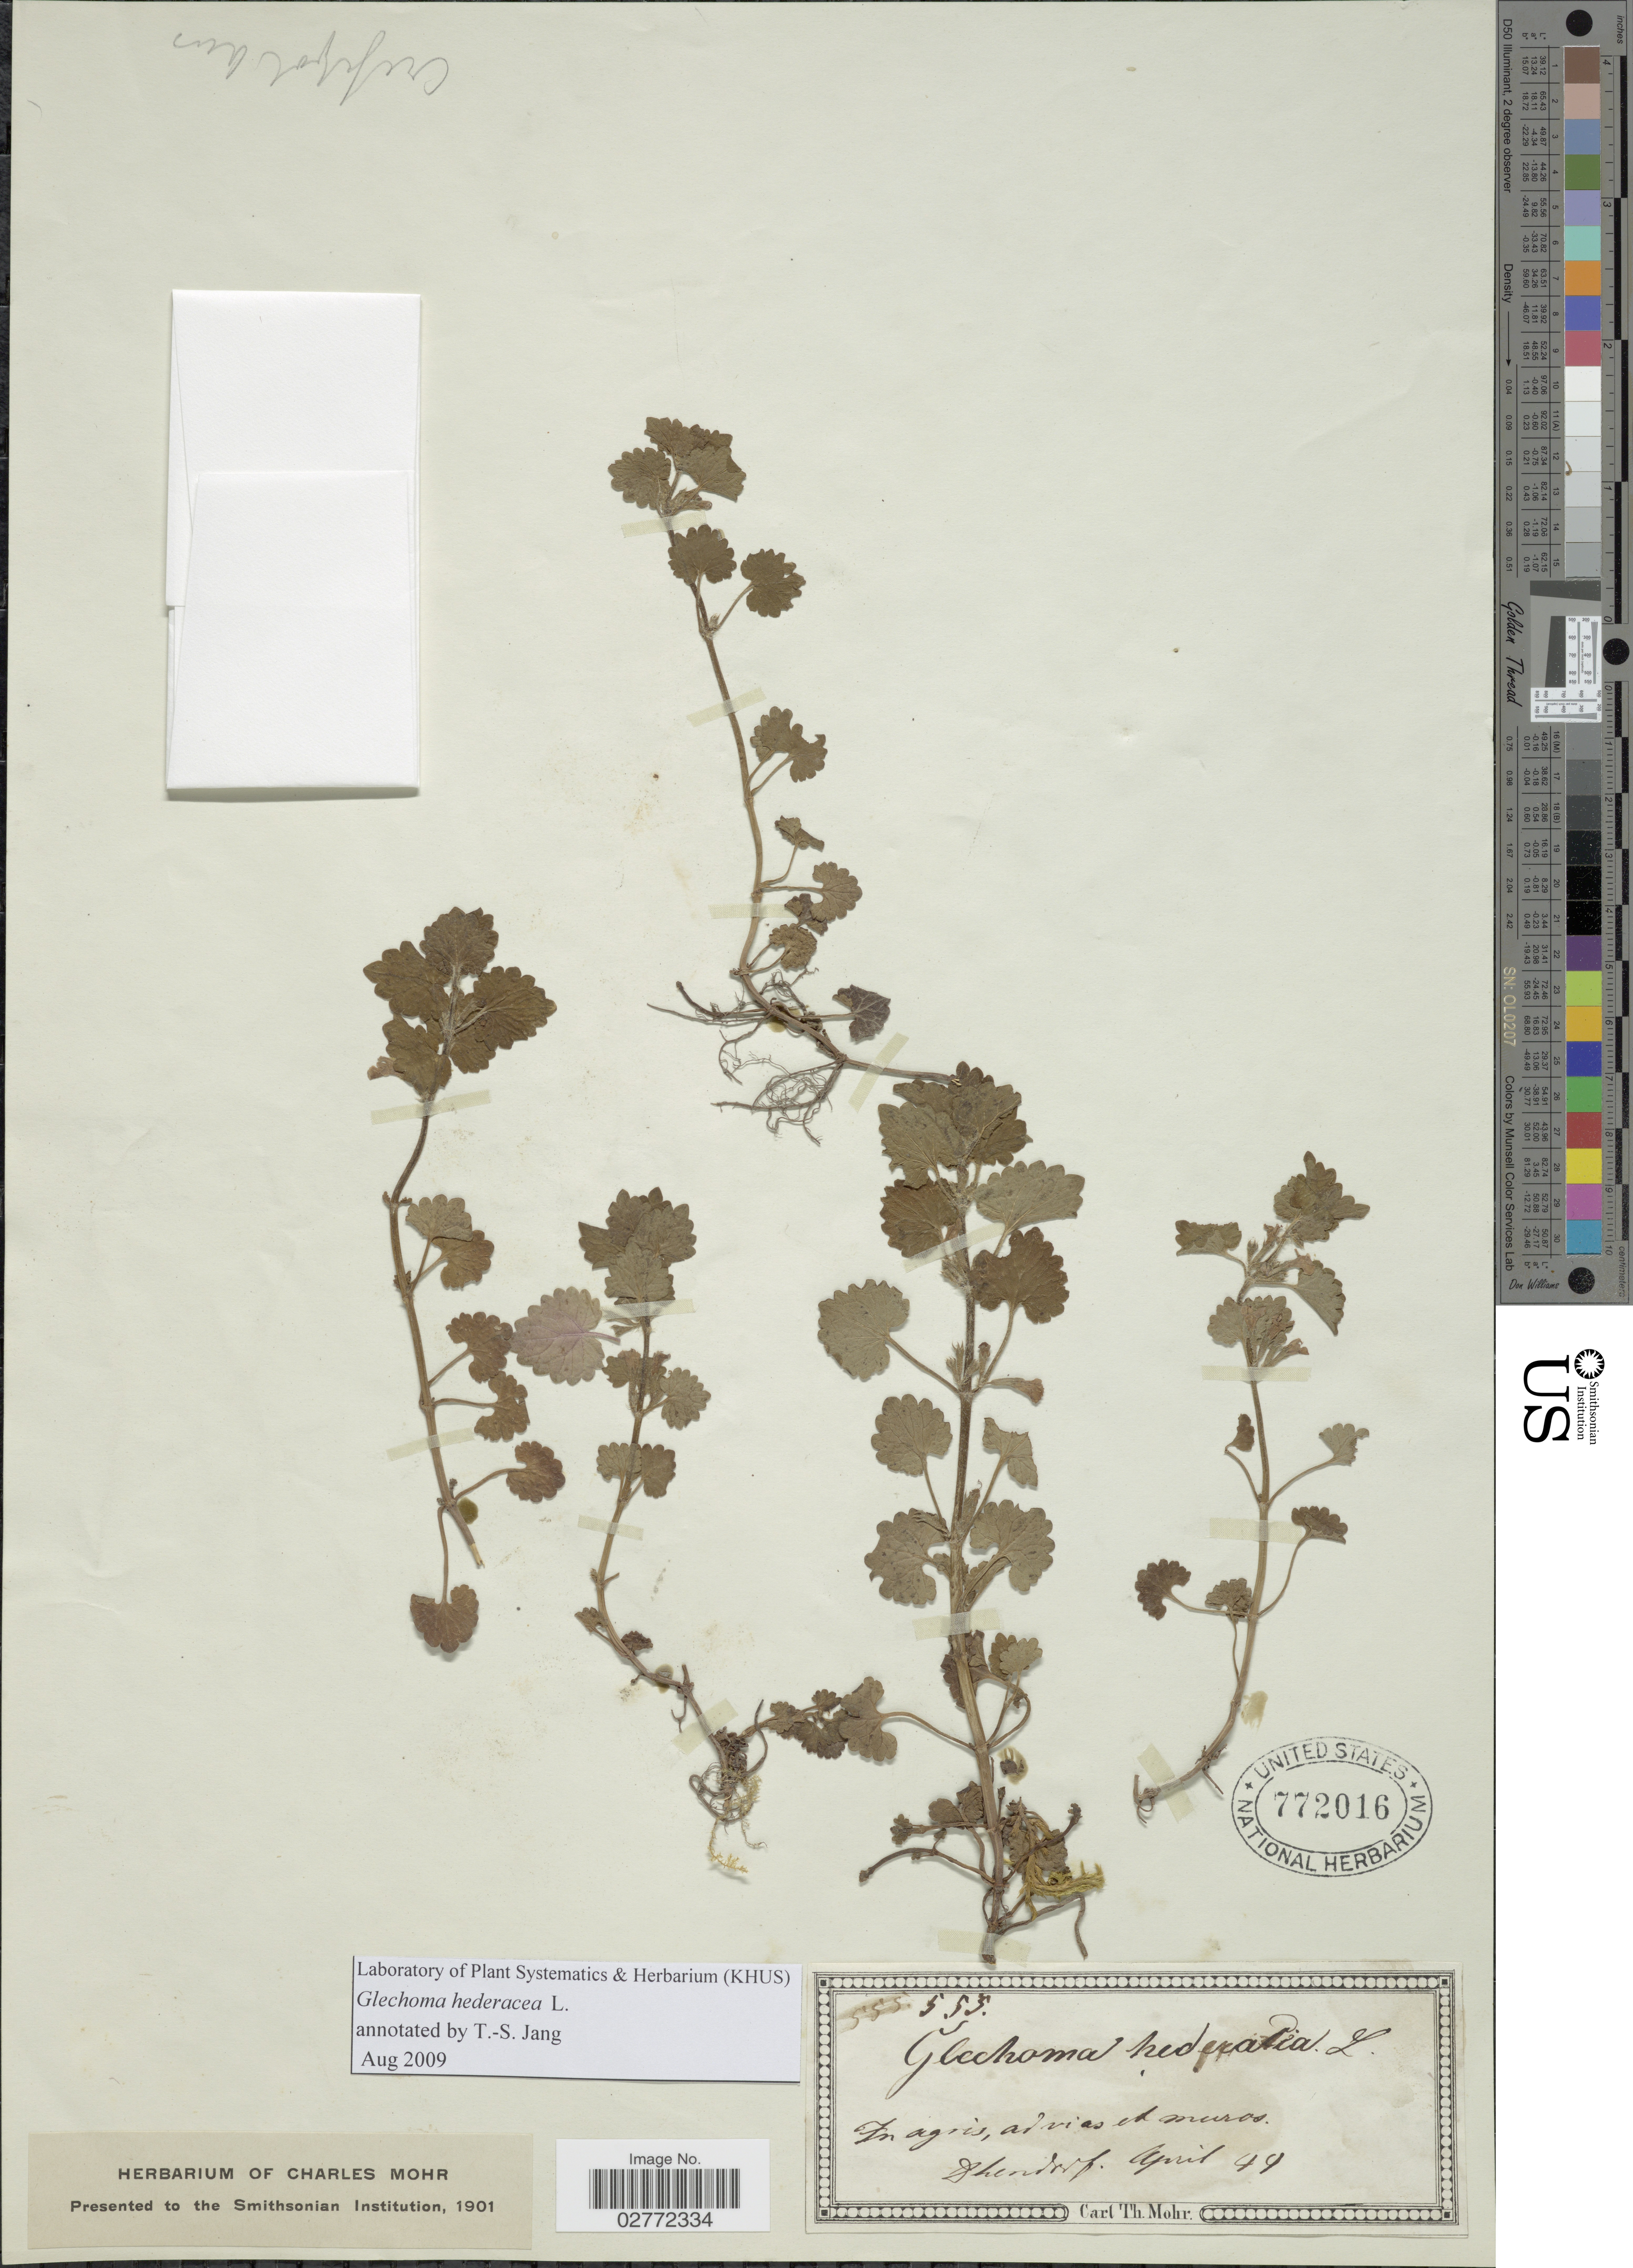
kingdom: Plantae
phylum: Tracheophyta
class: Magnoliopsida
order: Lamiales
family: Lamiaceae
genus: Glechoma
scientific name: Glechoma hederacea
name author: L.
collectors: Mohr, C. T. (herbarium)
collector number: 555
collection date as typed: Transcribed d/m/y: /4/49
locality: In agris, ad vias et muros. Ghendrof [interpreted]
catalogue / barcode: US 772016